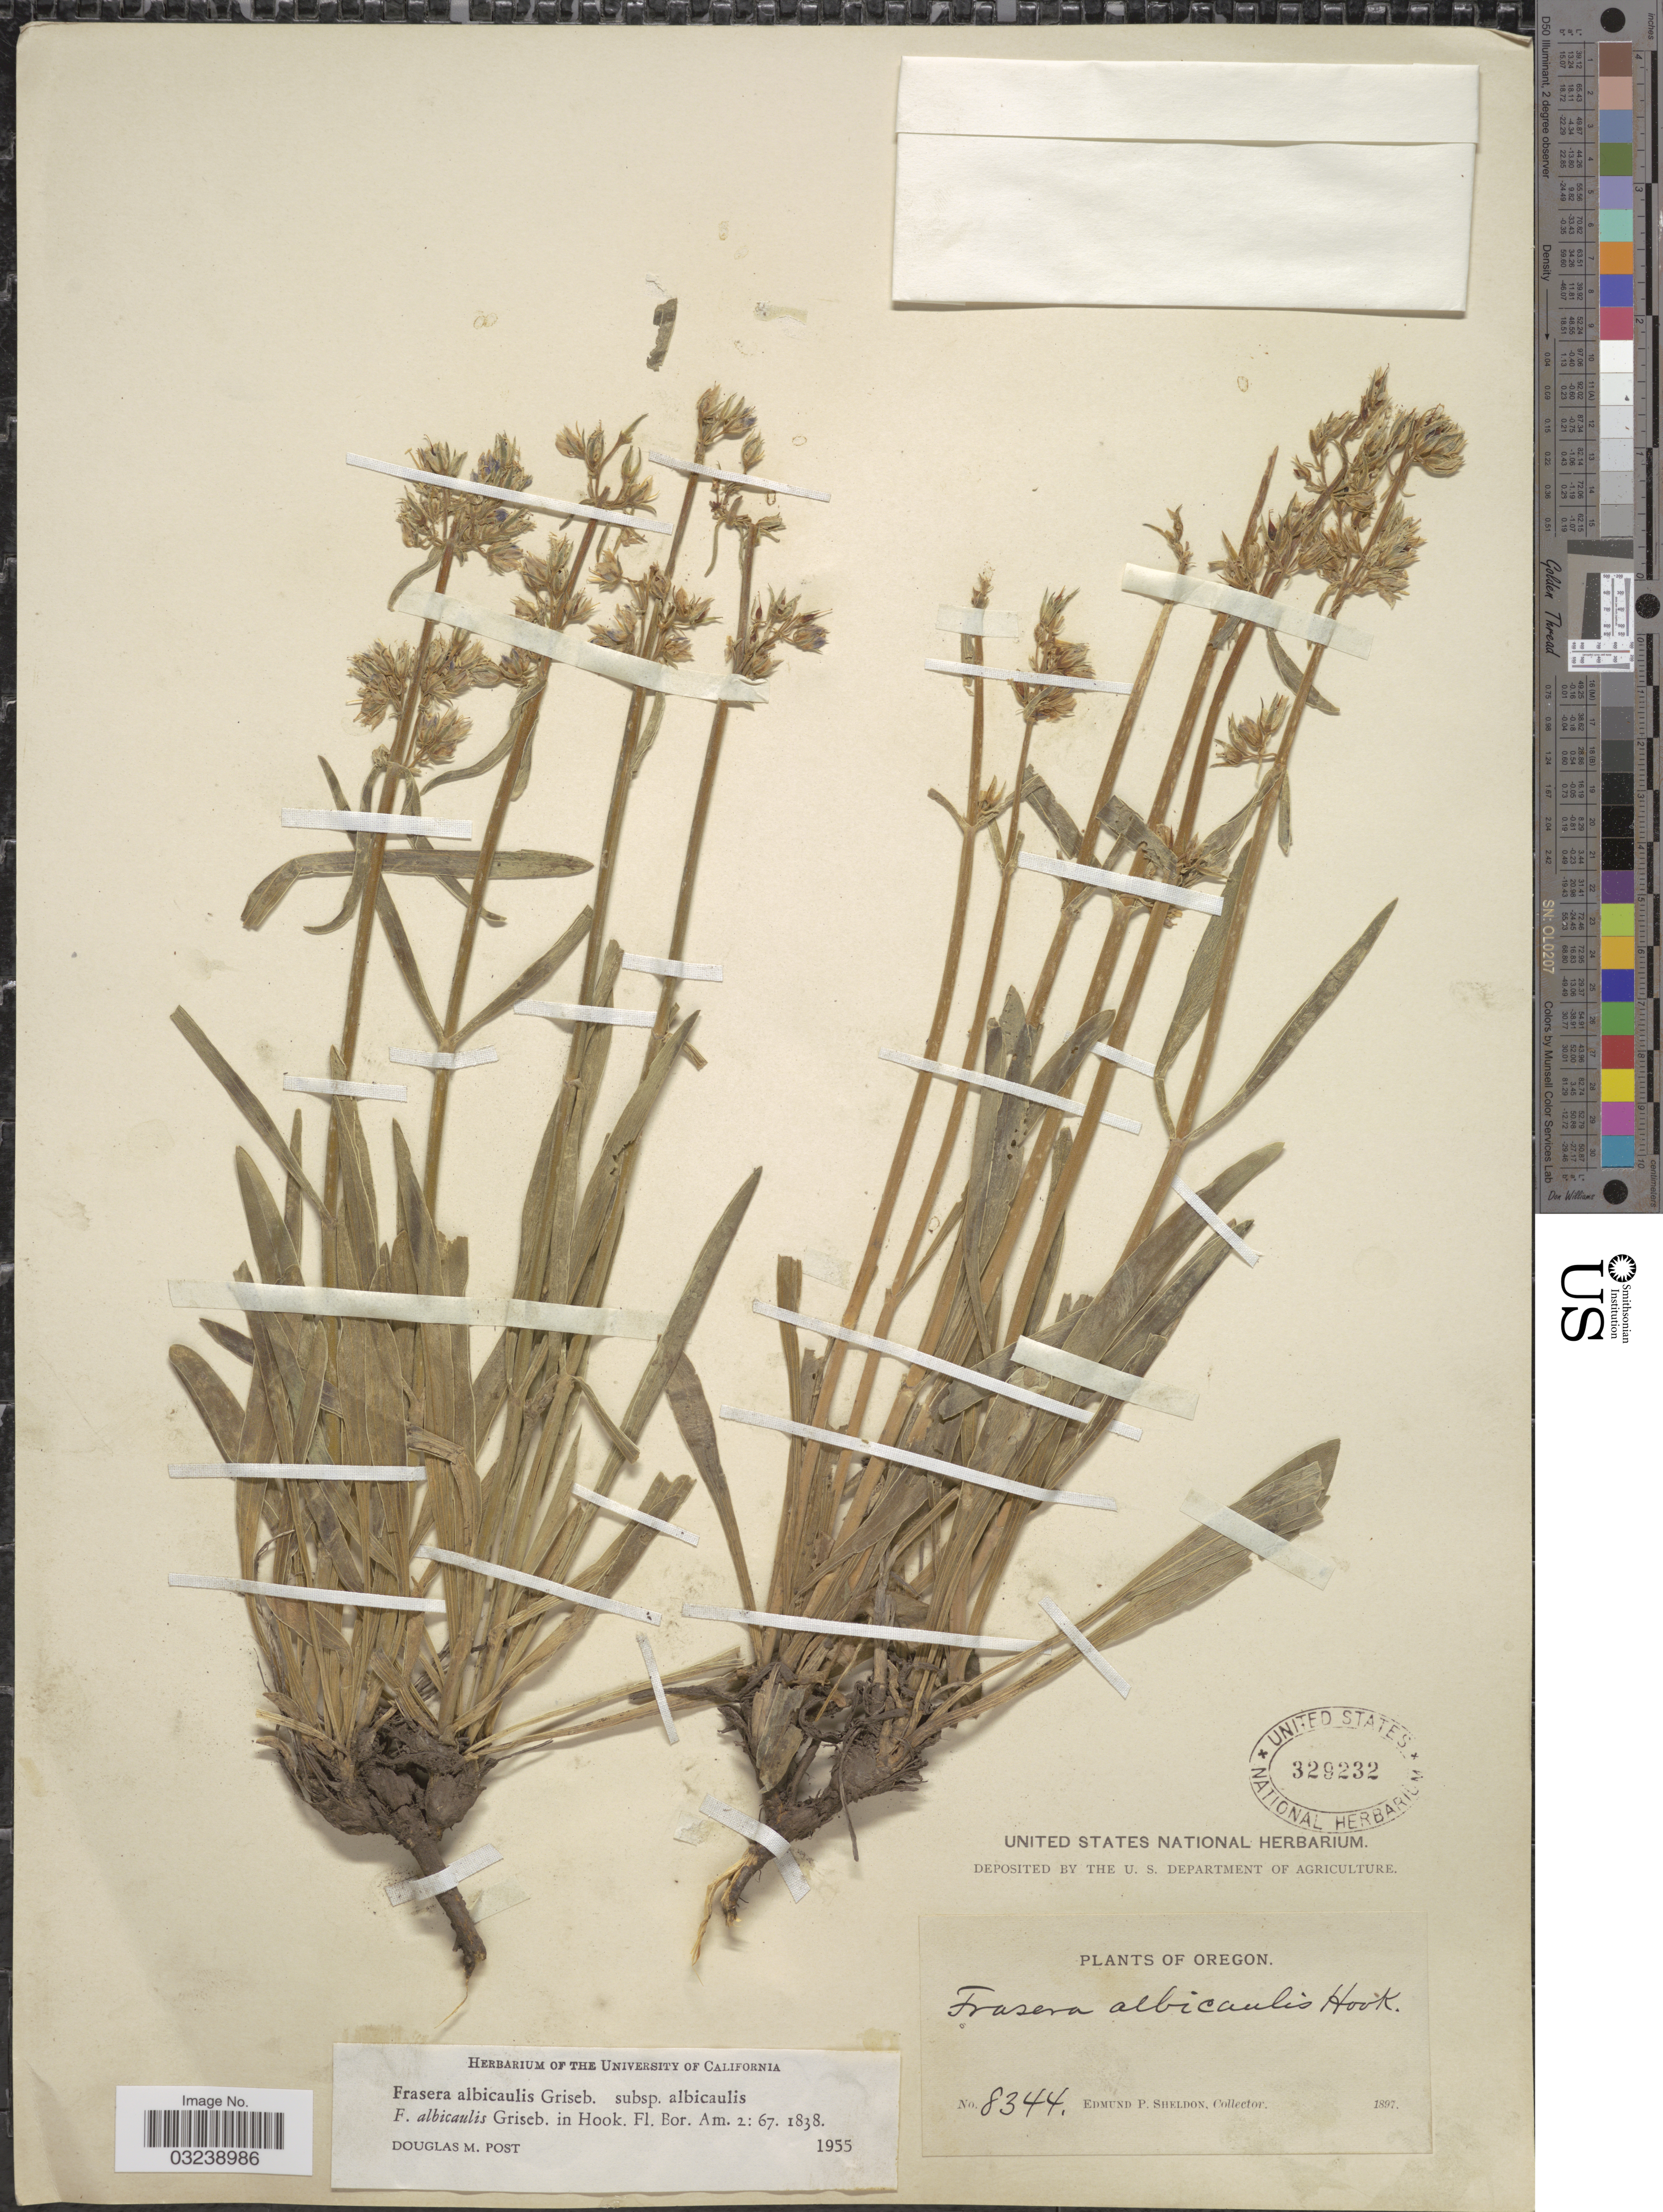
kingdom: Plantae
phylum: Tracheophyta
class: Magnoliopsida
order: Gentianales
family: Gentianaceae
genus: Frasera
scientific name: Frasera albicaulis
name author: Griseb.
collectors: E. P. Sheldon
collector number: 8344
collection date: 1897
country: United States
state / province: Oregon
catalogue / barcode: US 329232